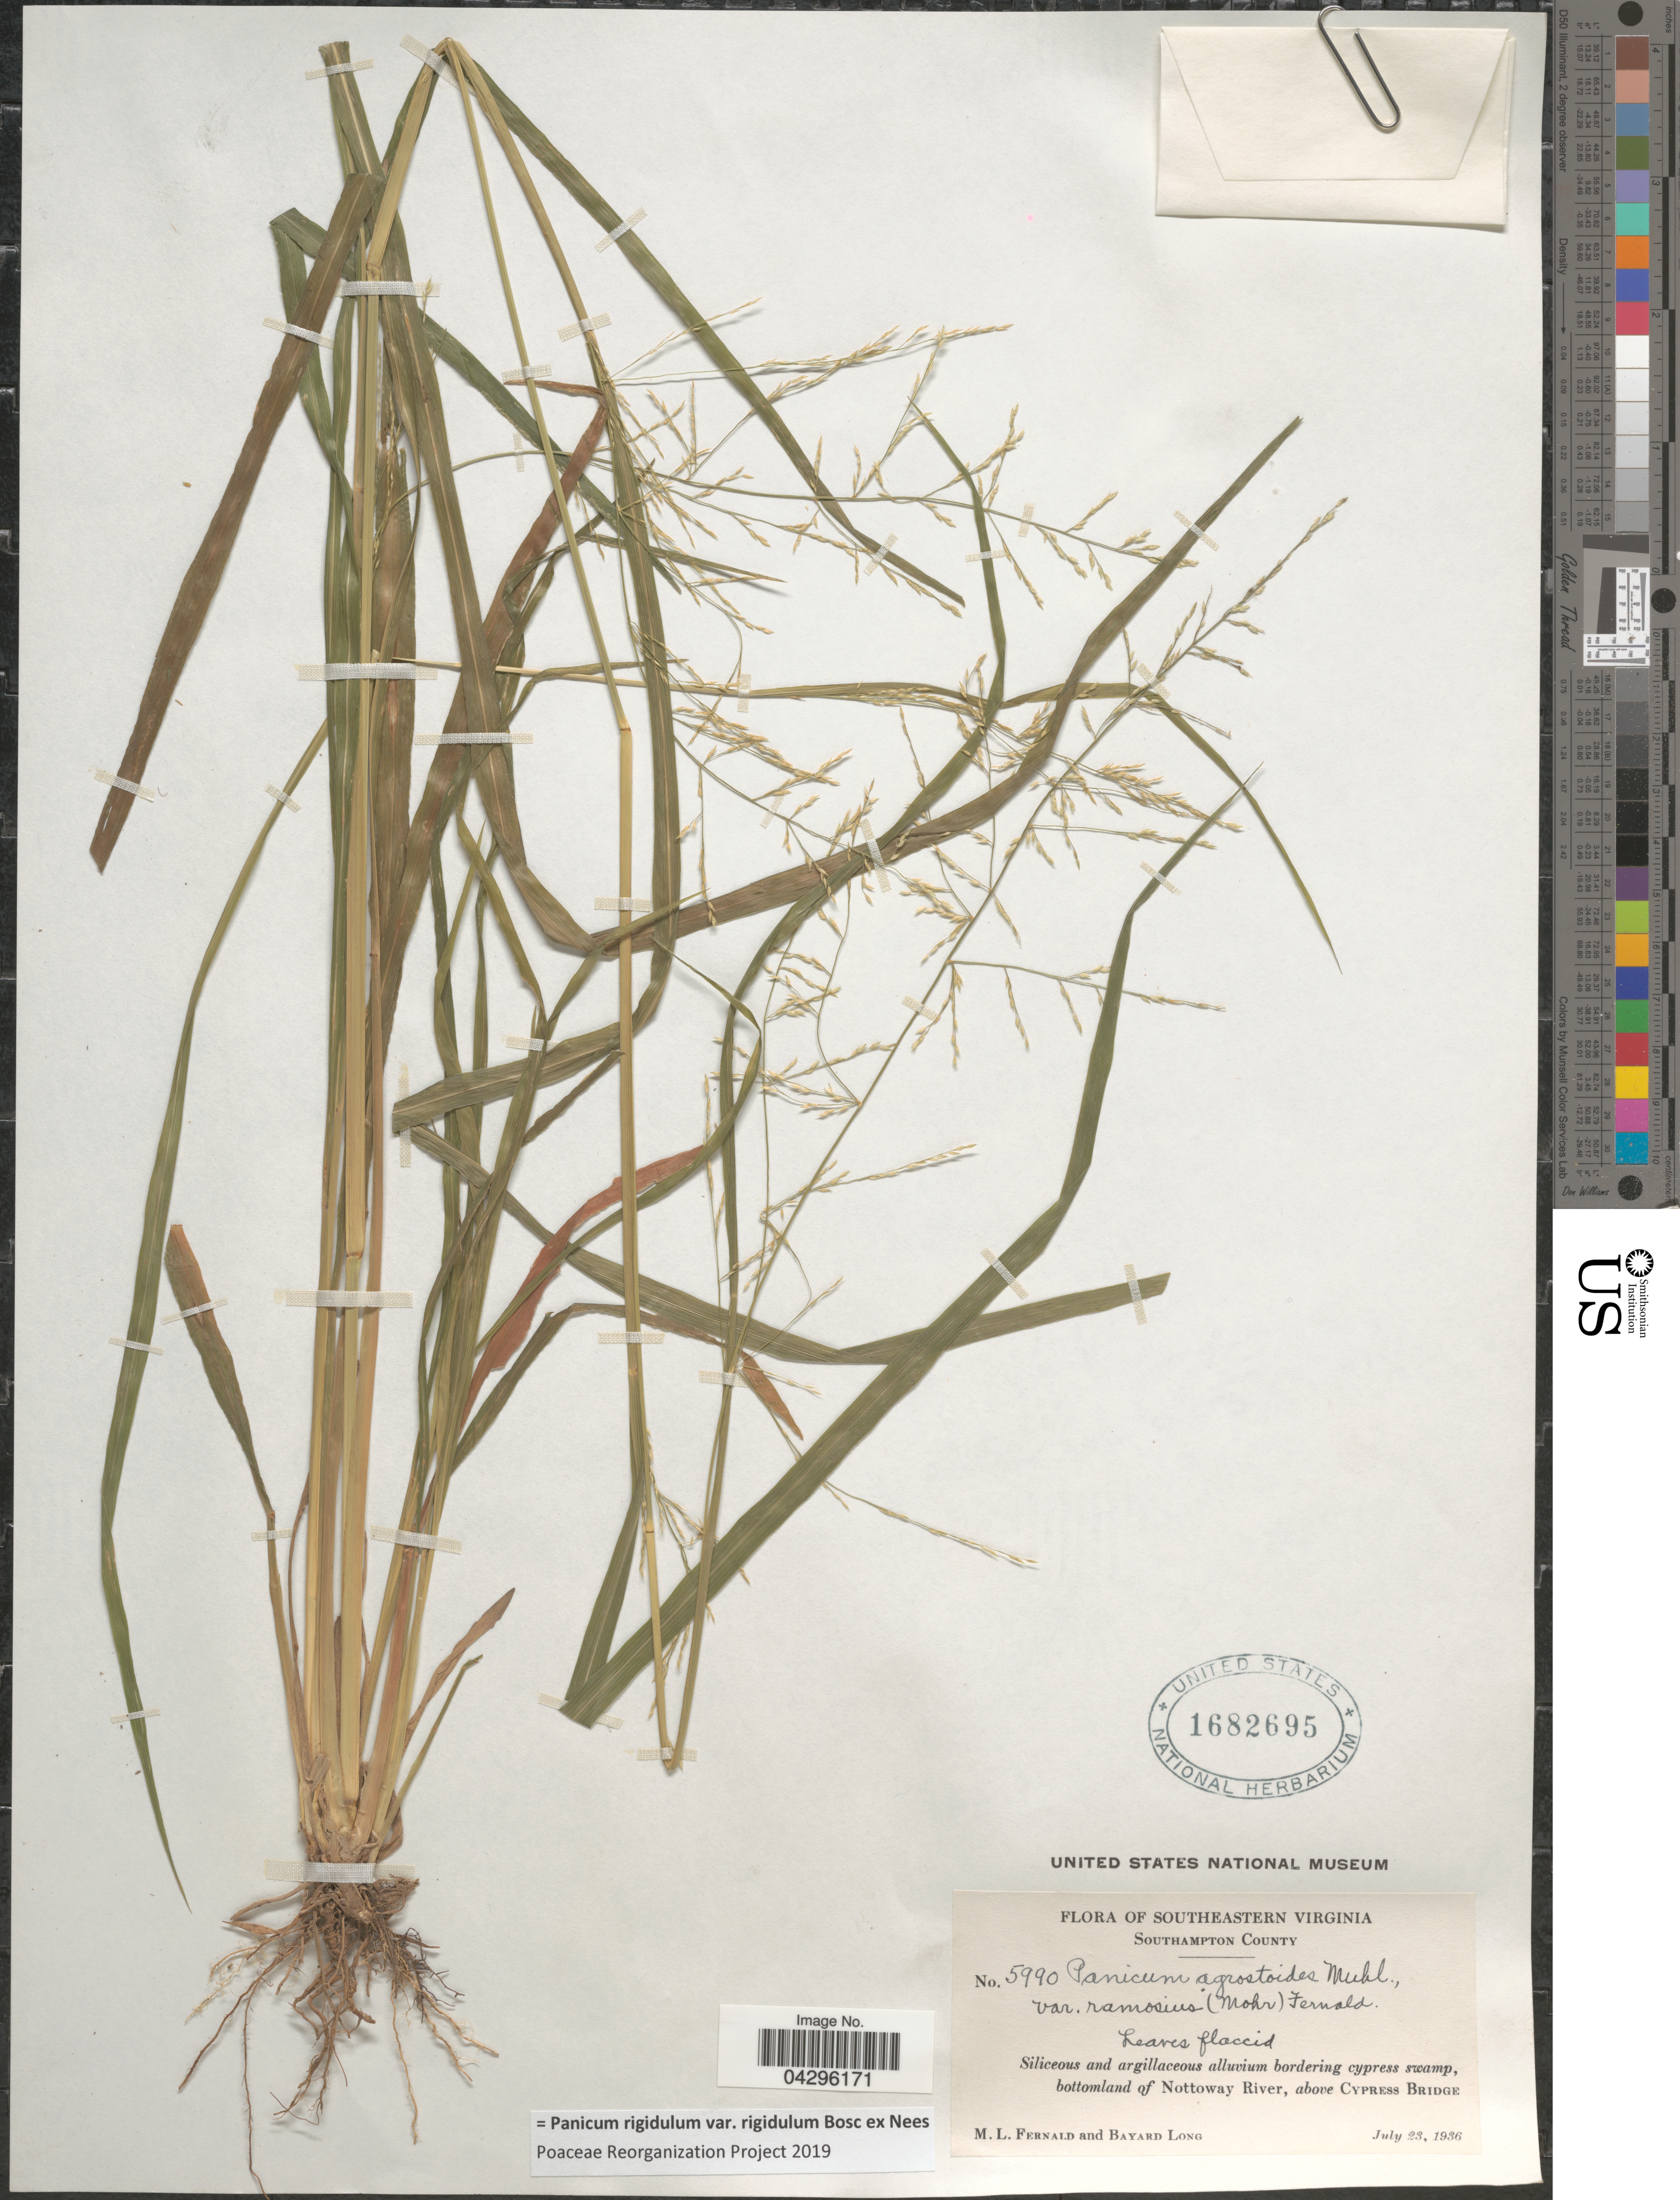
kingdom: Plantae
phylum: Tracheophyta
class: Liliopsida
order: Poales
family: Poaceae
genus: Panicum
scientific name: Panicum rigidulum var. rigidulum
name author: Bosc ex Nees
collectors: M. L. Fernald & B. Long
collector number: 5990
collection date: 1936-07-23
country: United States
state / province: Virginia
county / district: Southampton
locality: Southeastern Virginia. Southampton County. Siliceous and argillaceous alluvium bordering cypress swamp, bottomland of Nottoway River, above Cypress Bridge.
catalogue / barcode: US 1682695